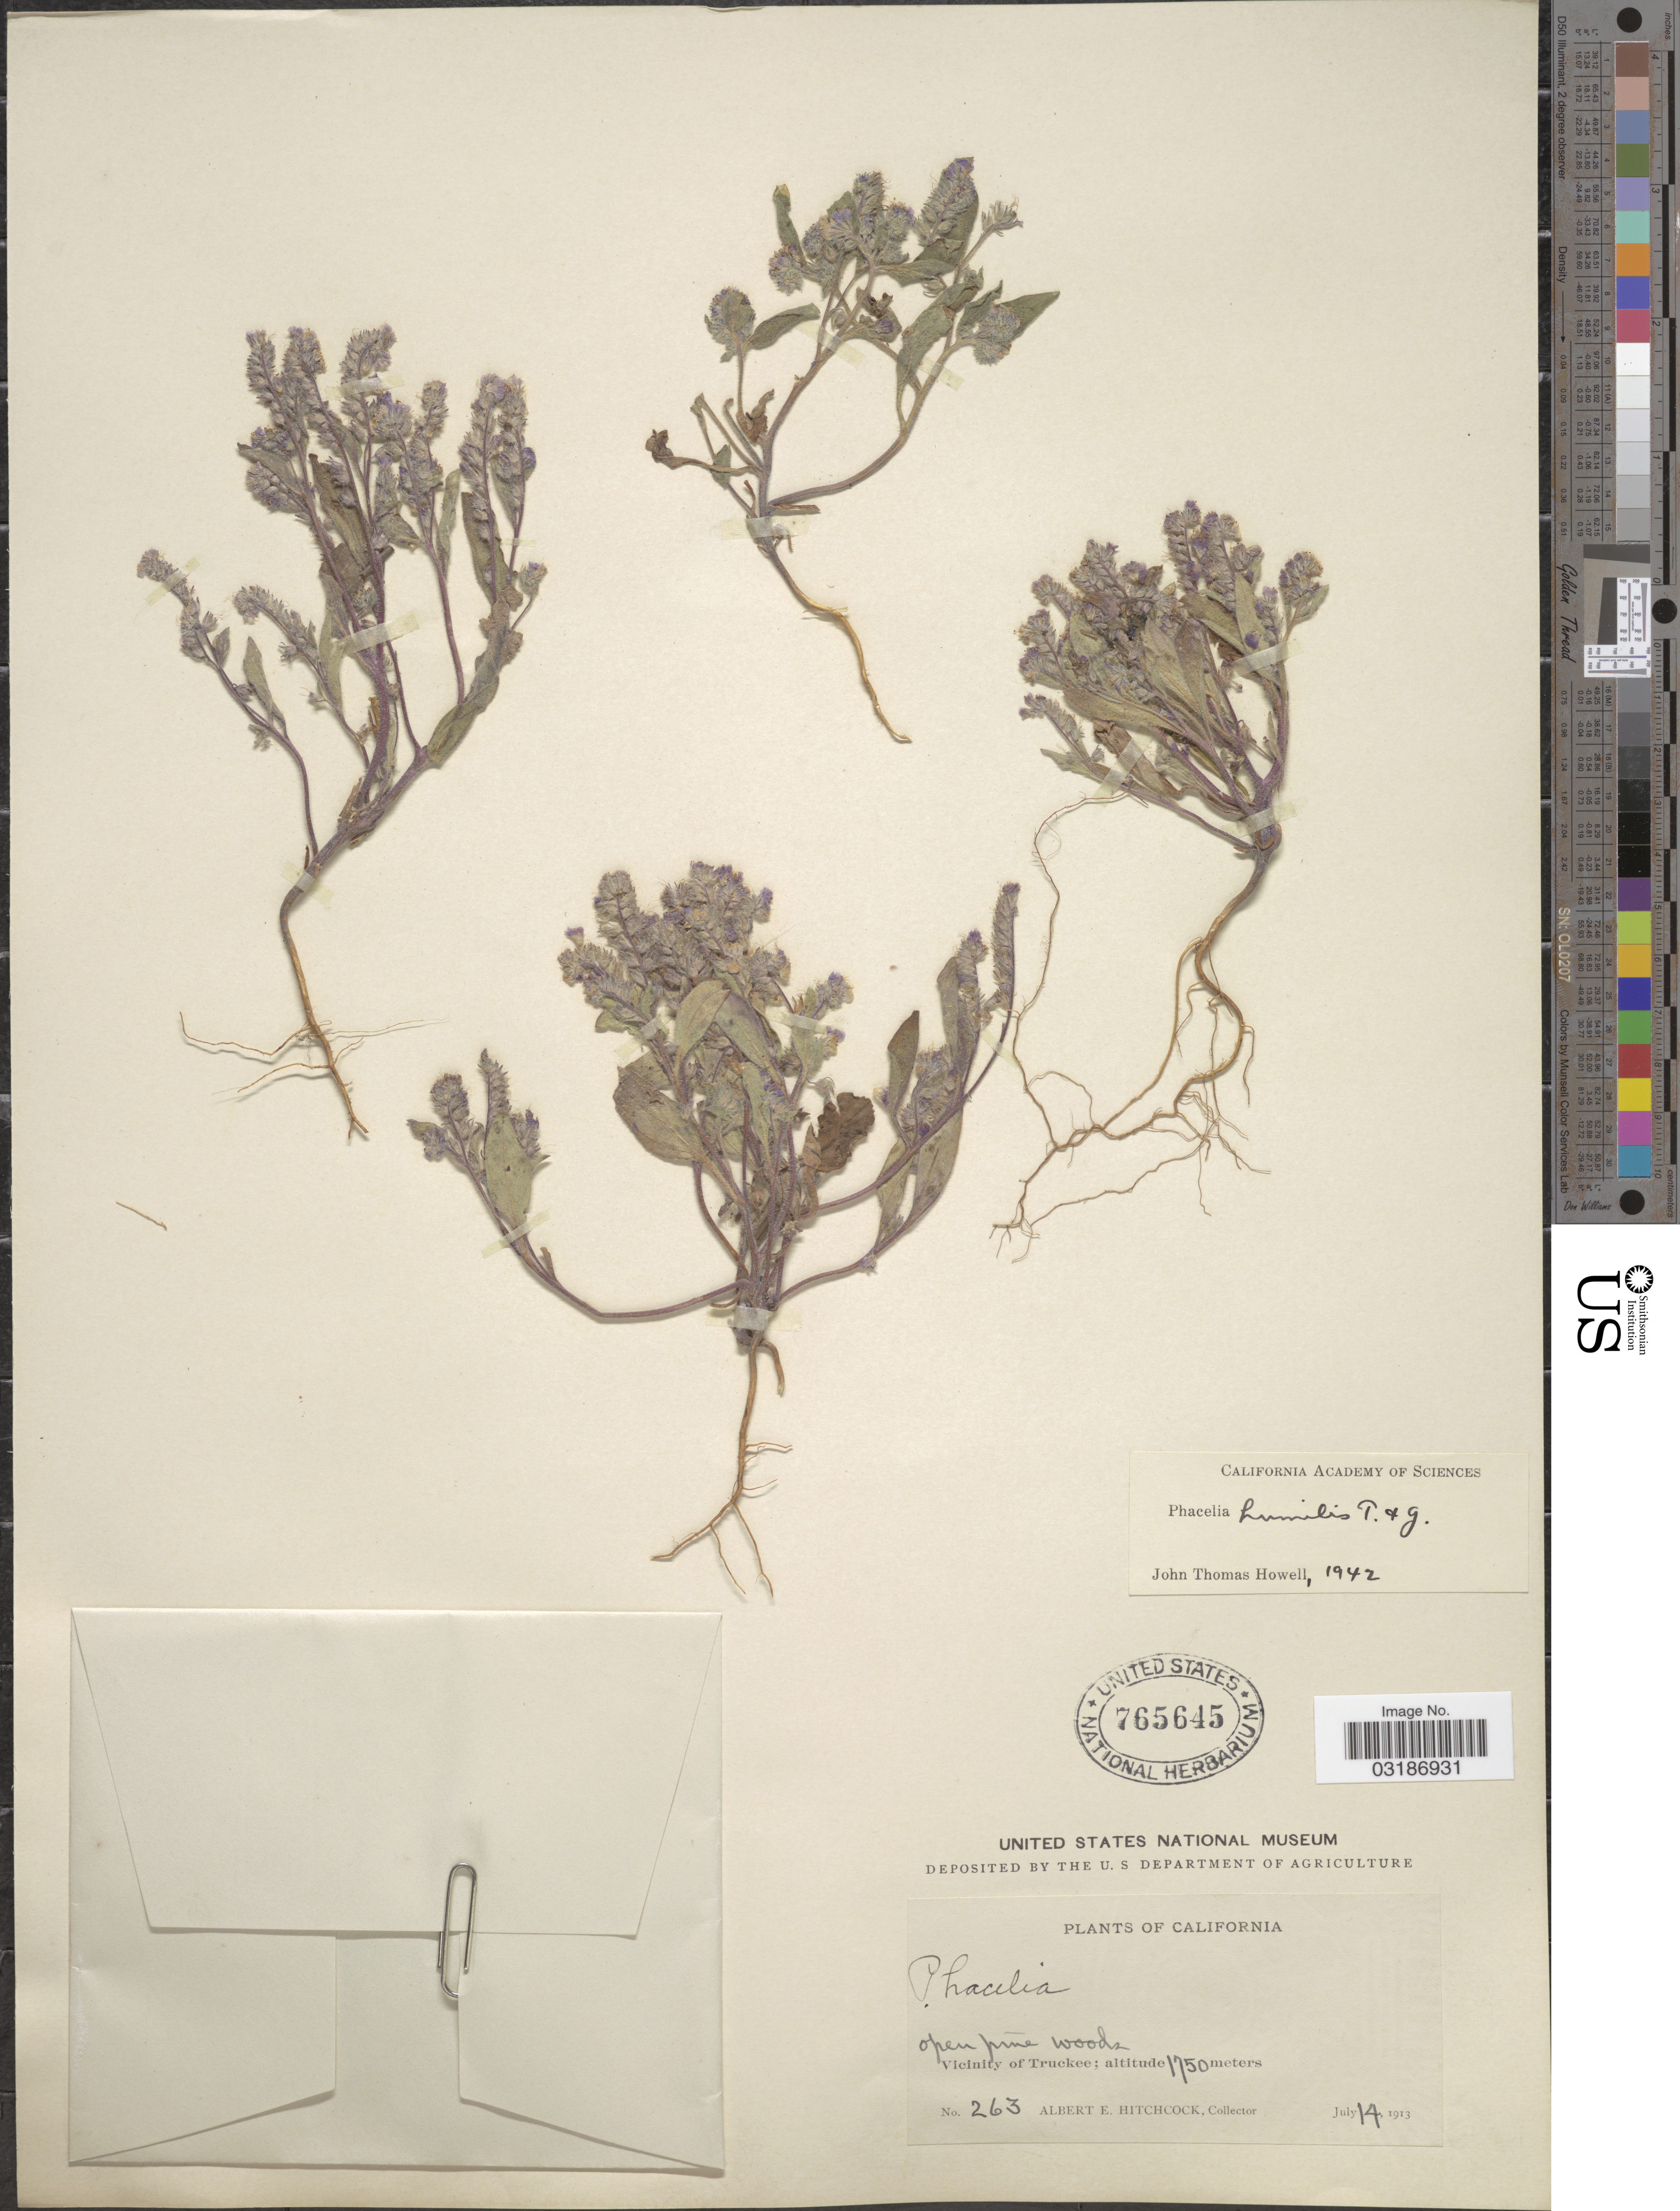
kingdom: Plantae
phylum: Tracheophyta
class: Magnoliopsida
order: Boraginales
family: Hydrophyllaceae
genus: Phacelia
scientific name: Phacelia humilis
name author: Torr. & A. Gray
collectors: A. Hitchcock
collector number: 263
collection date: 1913-07-14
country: United States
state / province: California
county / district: Nevada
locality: Vicinity of Truckee.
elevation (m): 1750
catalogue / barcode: US 765645